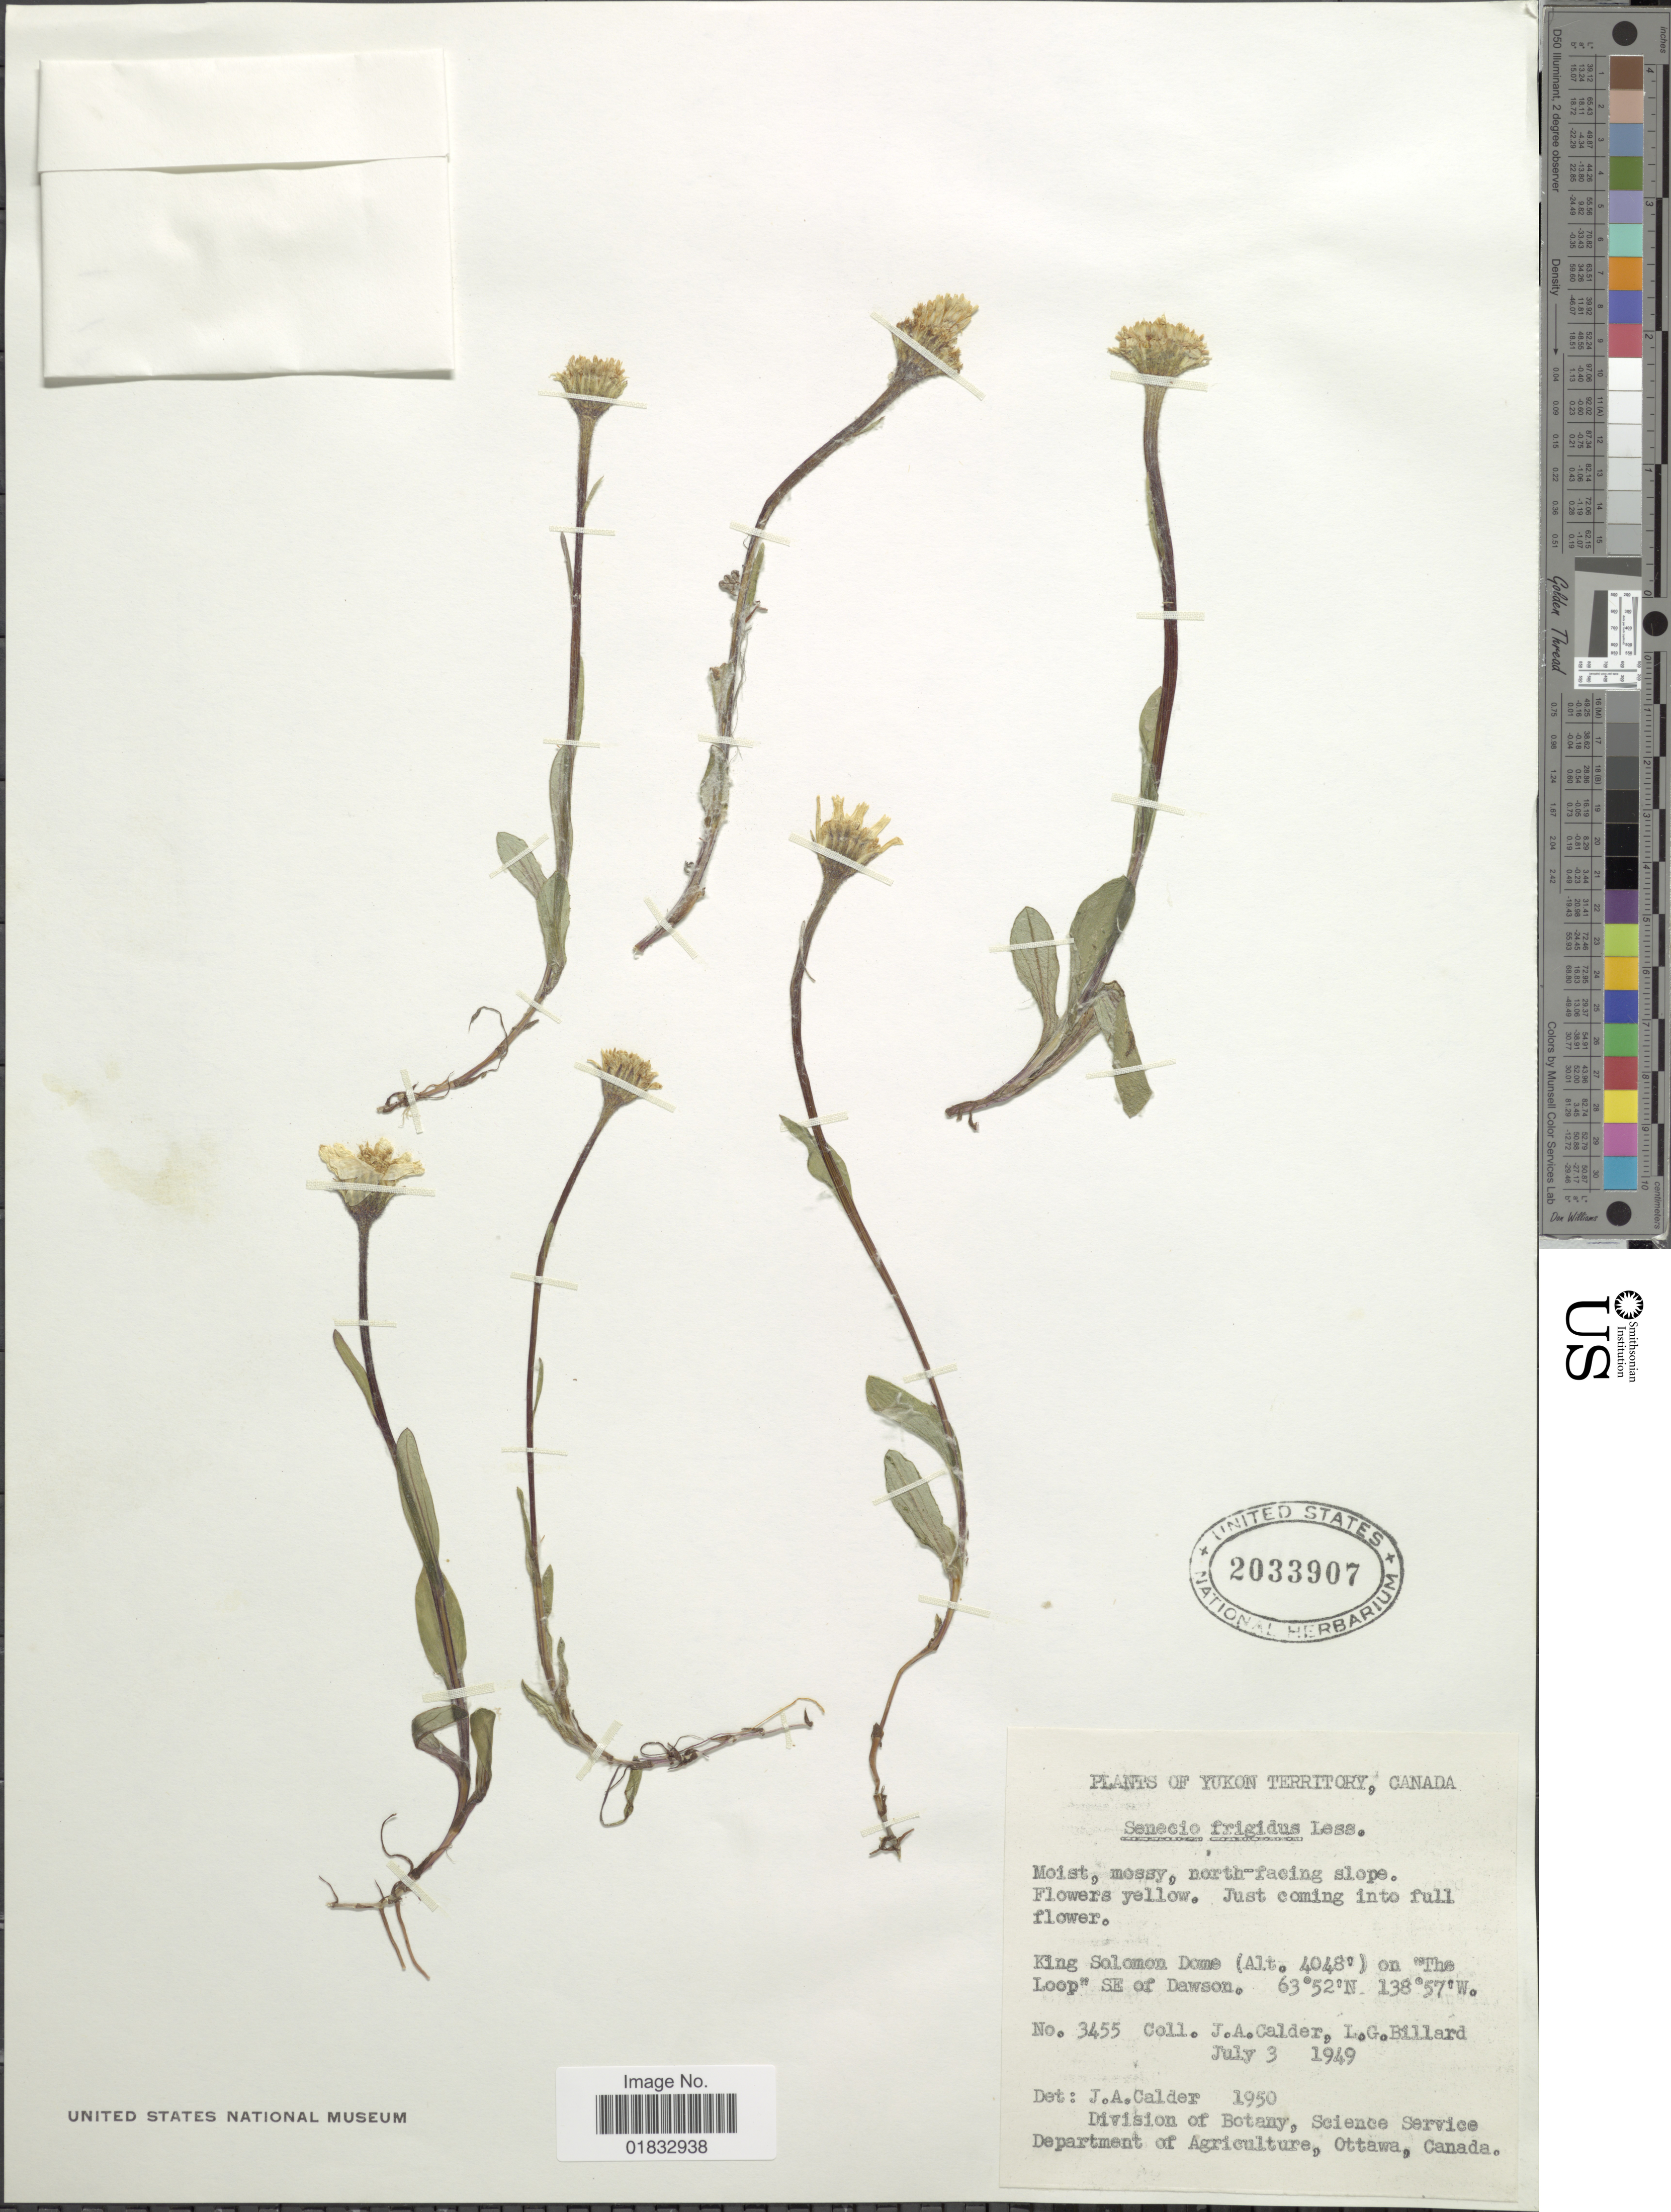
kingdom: Plantae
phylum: Tracheophyta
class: Magnoliopsida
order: Asterales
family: Asteraceae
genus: Tephroseris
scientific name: Tephroseris frigida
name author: (Richardson) Holub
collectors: J. A. Calder & L. Billard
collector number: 3455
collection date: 1949-07-03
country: Canada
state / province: Yukon Territory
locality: King Solomon Dome on 'The Loop' SE of Dawson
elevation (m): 1234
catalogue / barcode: US 2033907